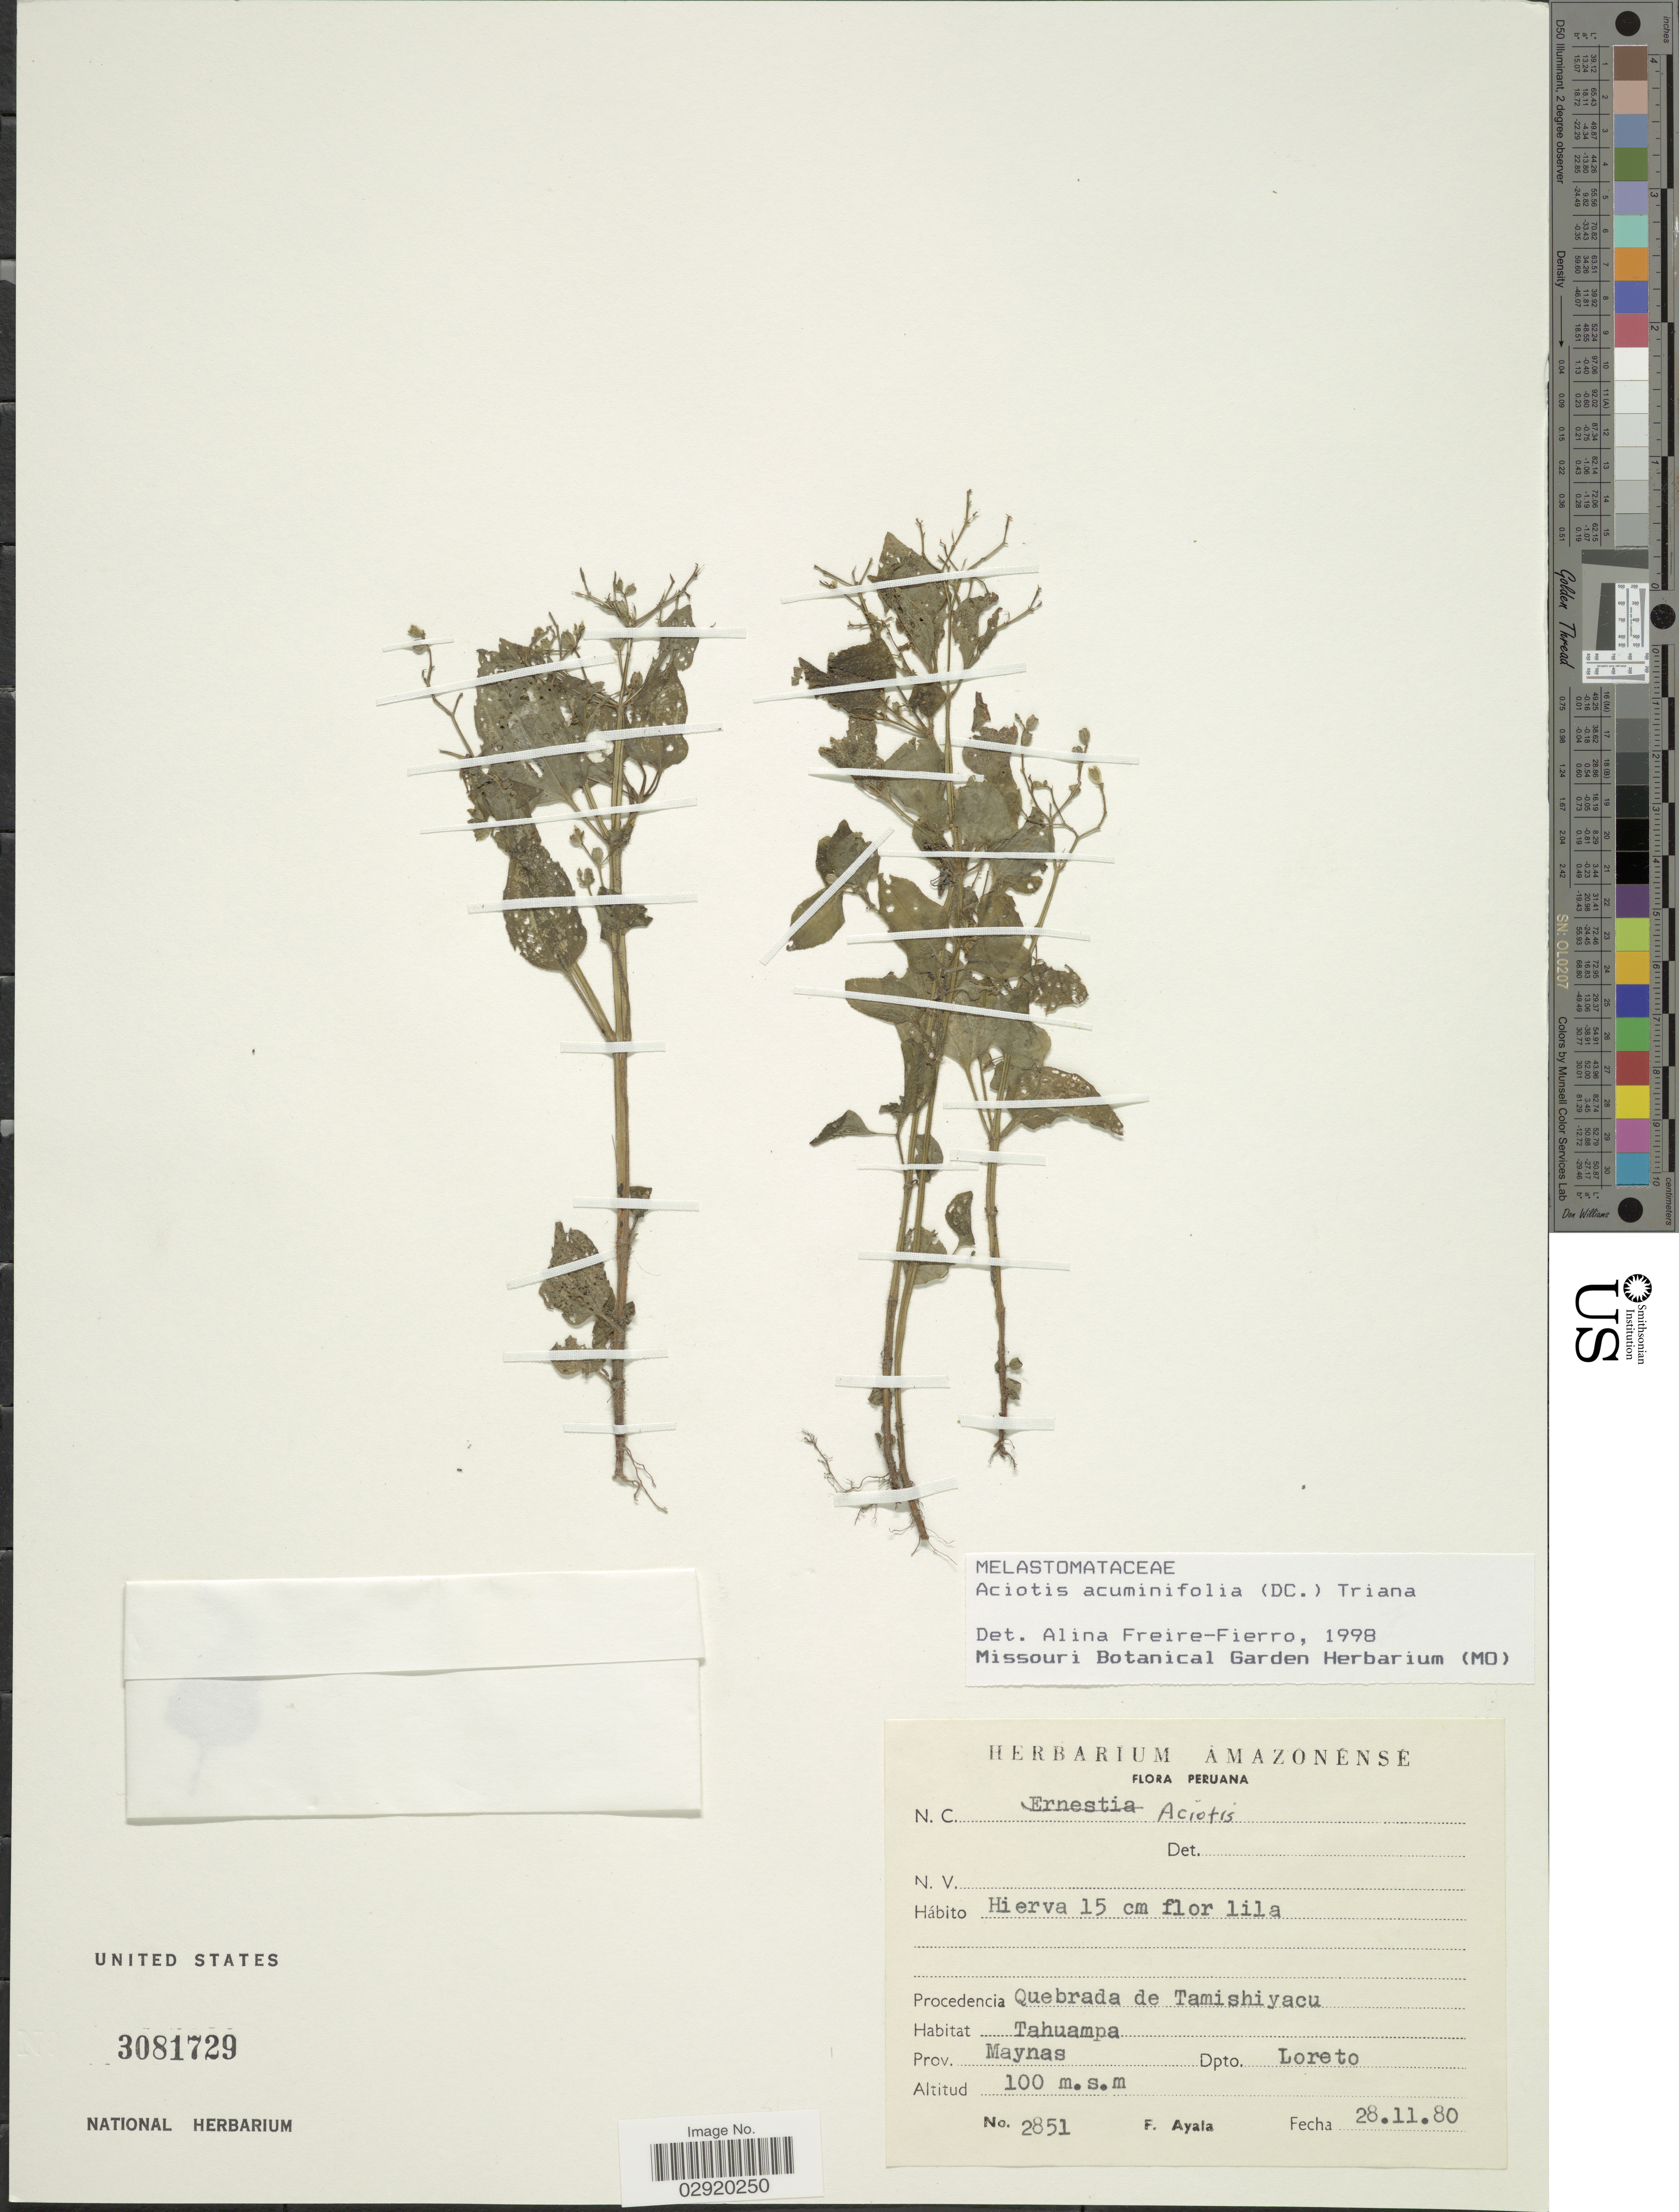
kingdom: Plantae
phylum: Tracheophyta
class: Magnoliopsida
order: Myrtales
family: Melastomataceae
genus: Aciotis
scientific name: Aciotis acuminifolia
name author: (Mart. ex DC.) Triana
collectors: F. Ayala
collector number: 2851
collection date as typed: Transcribed d/m/y: 28/11/80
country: Peru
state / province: Loreto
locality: Quebrada de Tamishiyacu. Tahuampa. Prov. Maynas Dpto. Loreto.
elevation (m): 100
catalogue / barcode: US 3081729